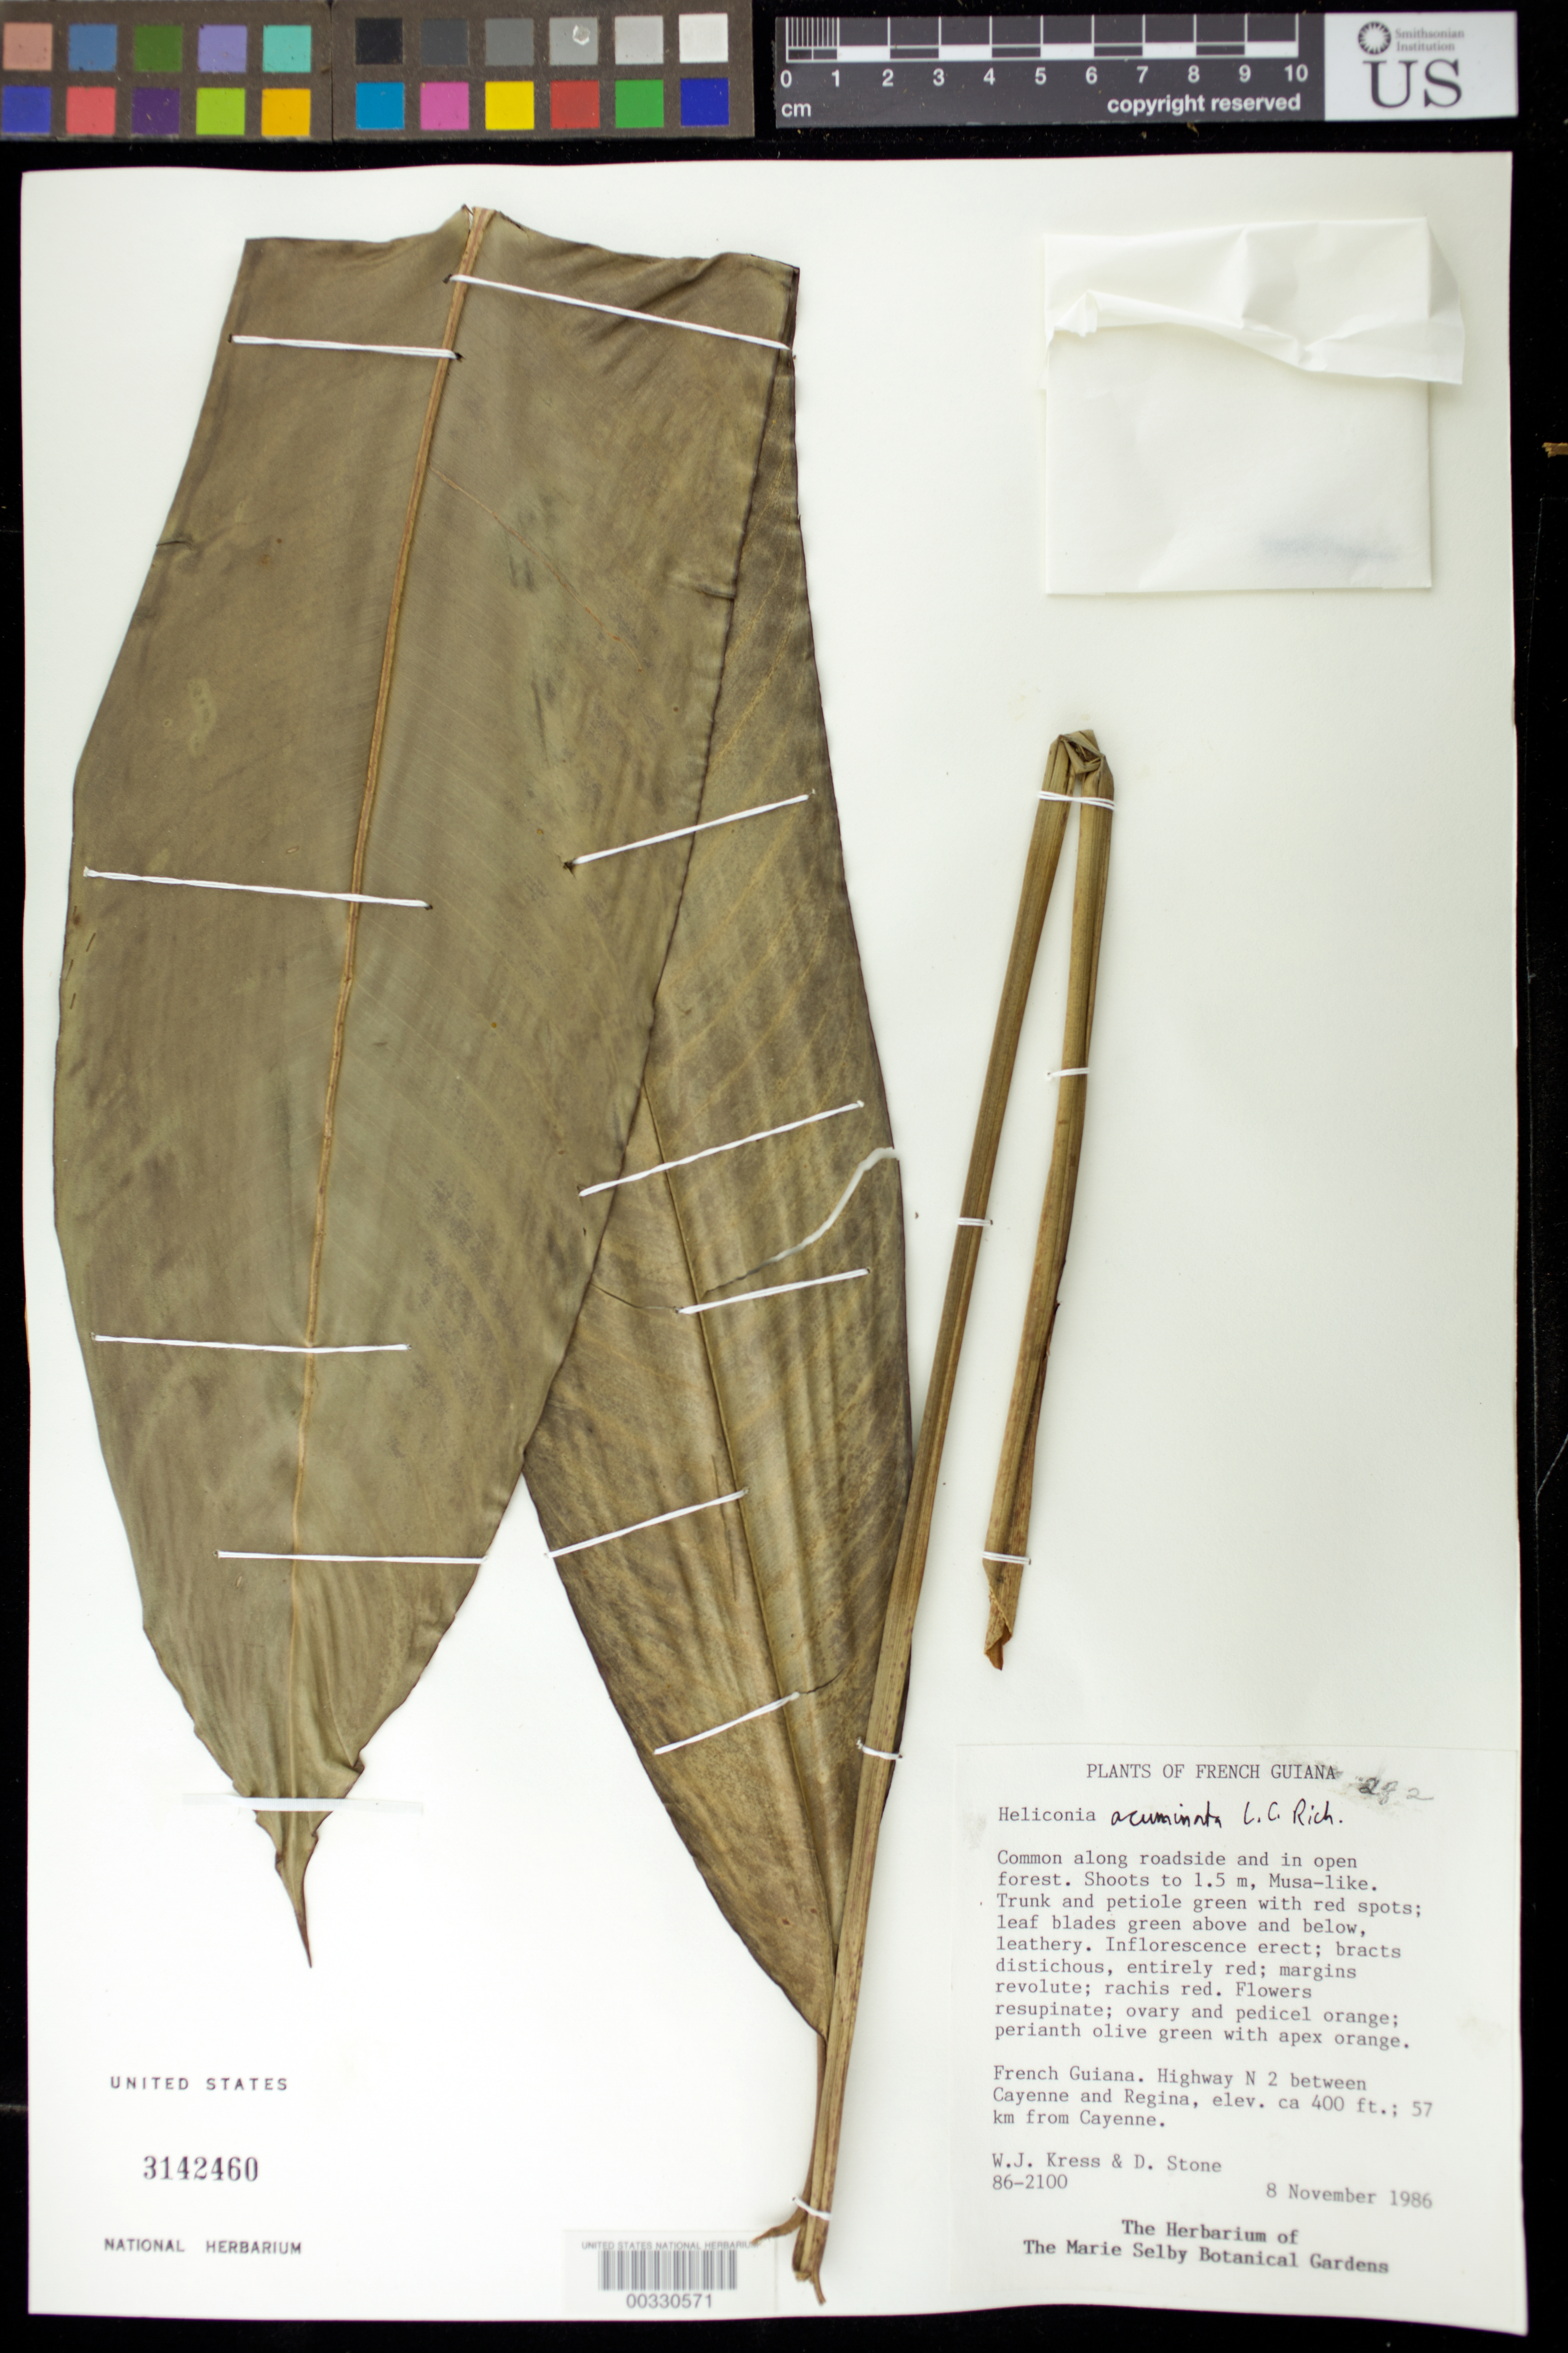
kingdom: Plantae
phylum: Tracheophyta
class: Liliopsida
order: Zingiberales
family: Heliconiaceae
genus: Heliconia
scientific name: Heliconia acuminata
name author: A. Rich.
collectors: W. J. Kress & D. E. Stone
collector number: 86-2100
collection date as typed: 08 Nov 1986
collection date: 1986-11-08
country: French Guiana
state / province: Cayenne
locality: Highway n 2 between cayenne and regina, 57 km from cayenne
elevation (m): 122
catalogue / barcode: US 3142460